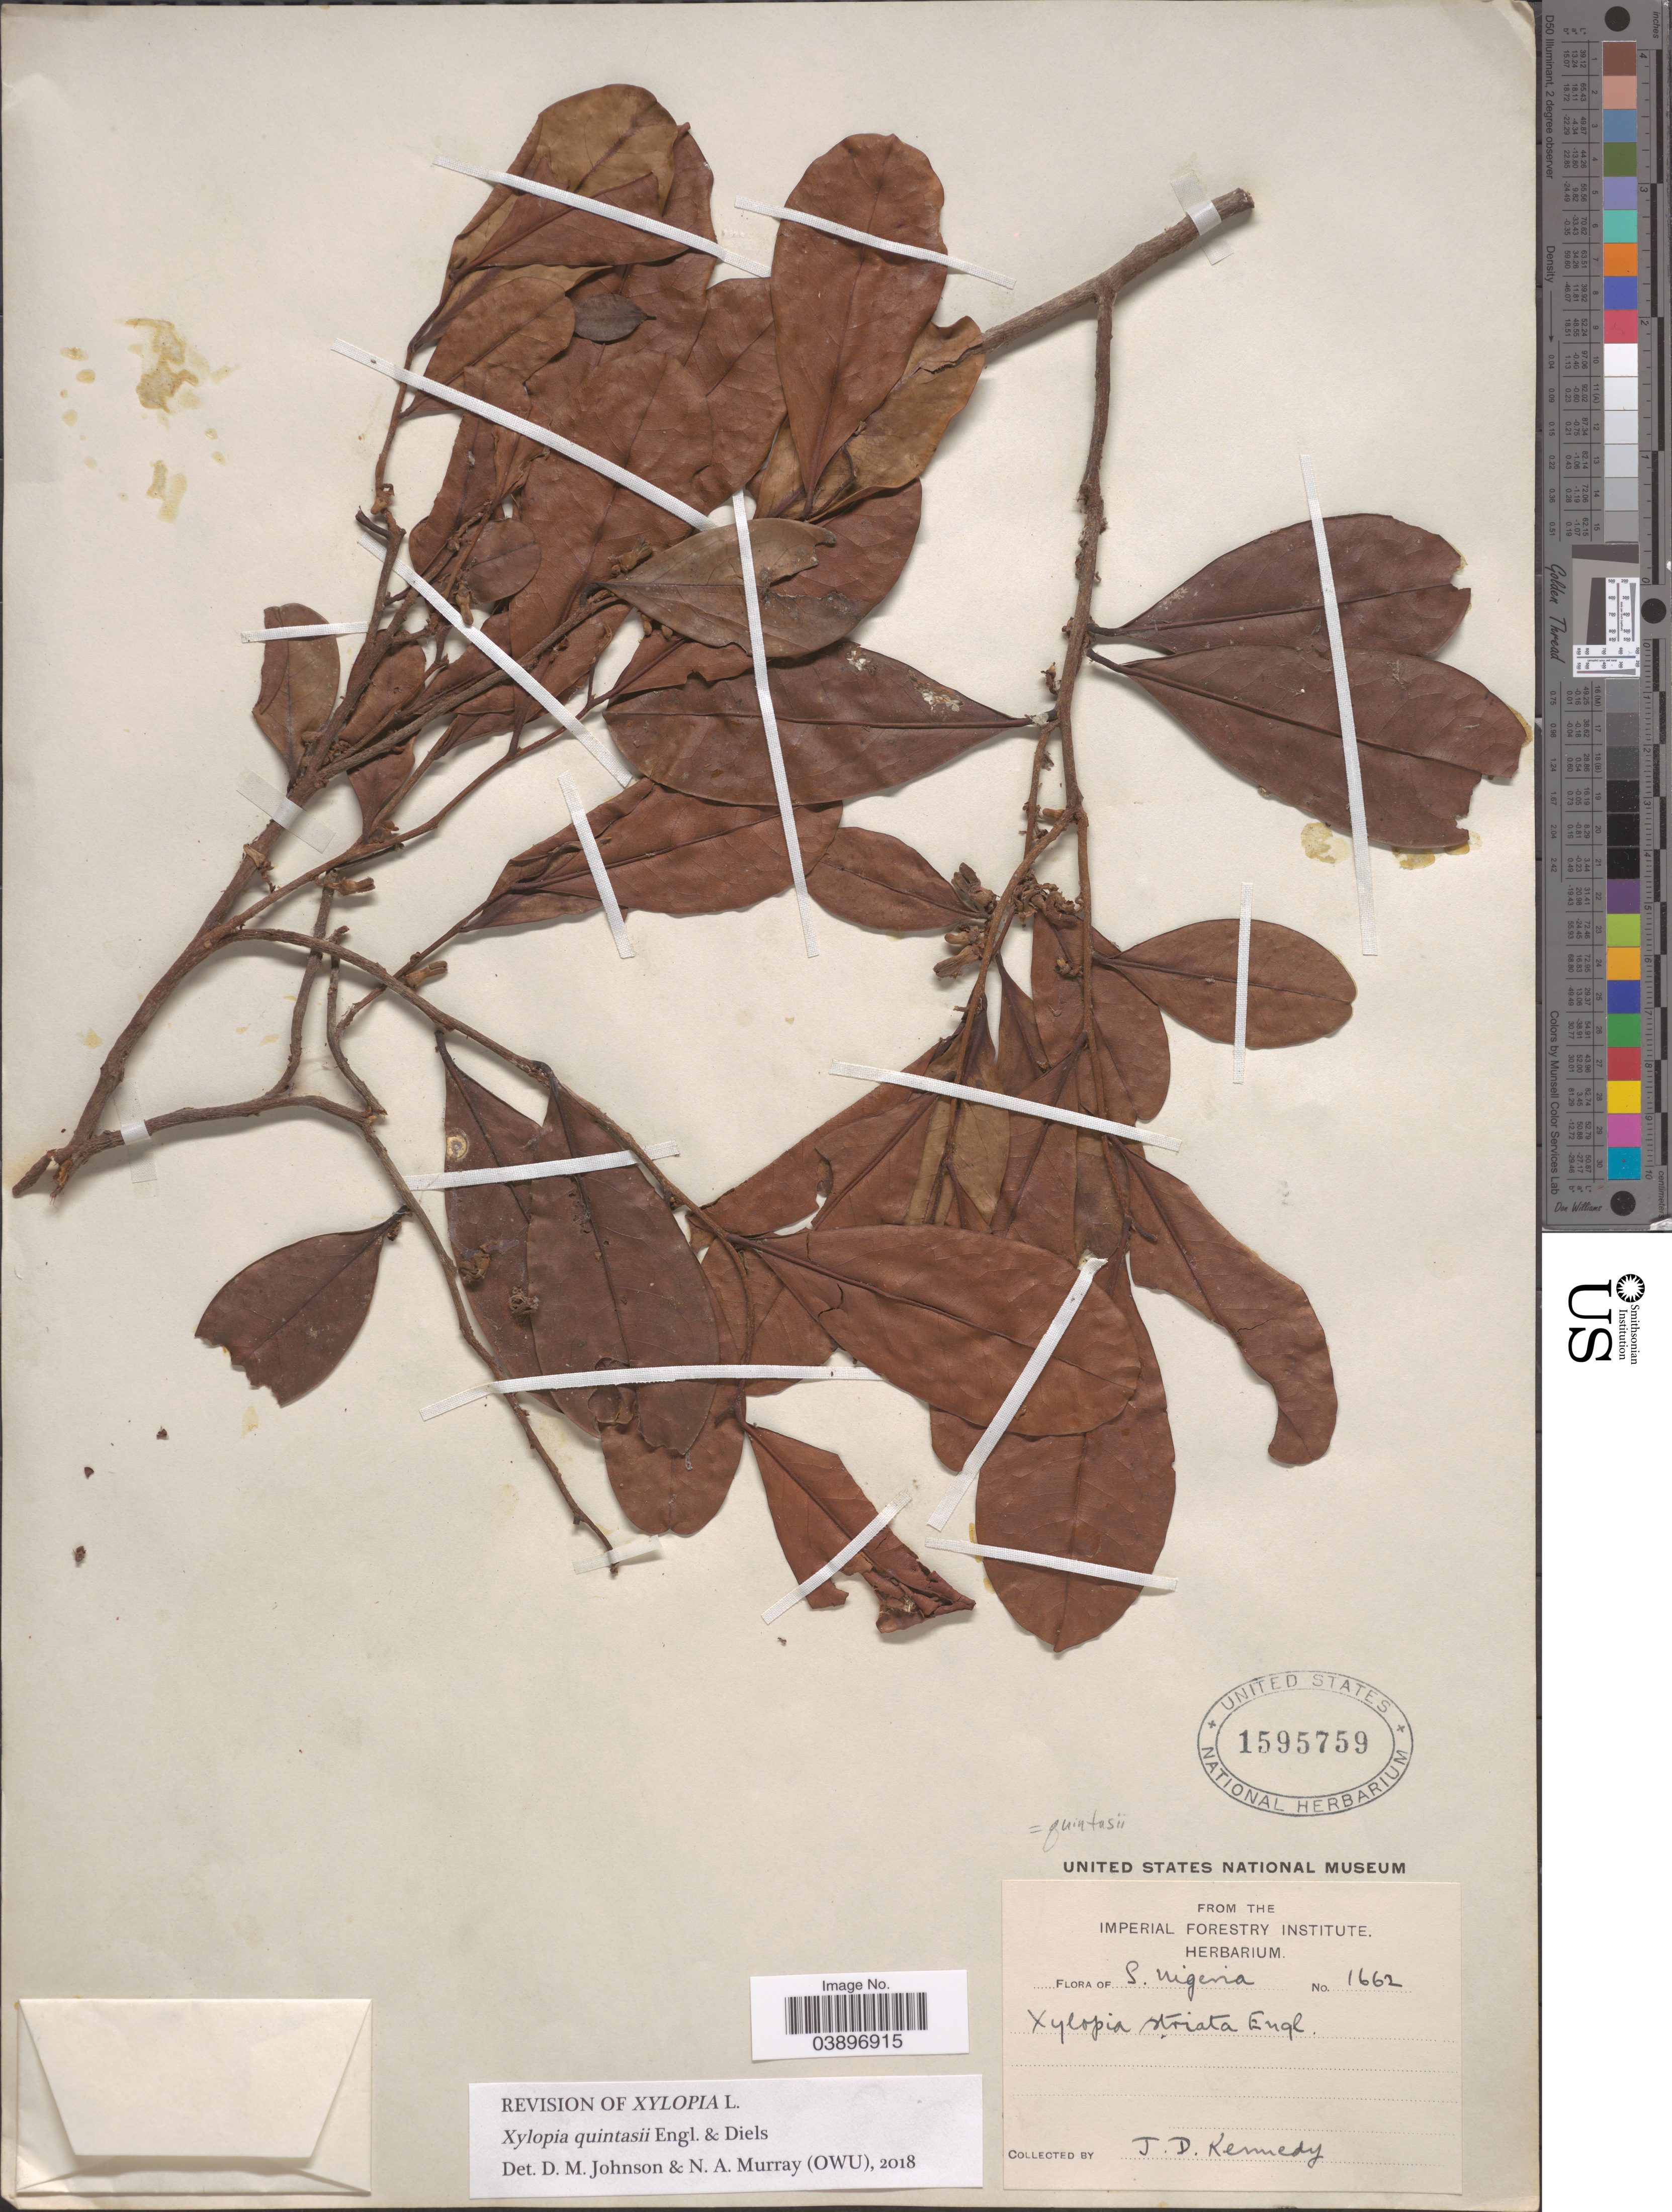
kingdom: Plantae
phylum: Tracheophyta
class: Magnoliopsida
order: Magnoliales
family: Annonaceae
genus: Xylopia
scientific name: Xylopia quintasii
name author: Pierre ex Engl. & Diels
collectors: J. D. Kennedy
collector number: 1662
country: Nigeria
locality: S. Nigeria.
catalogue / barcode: US 1595759